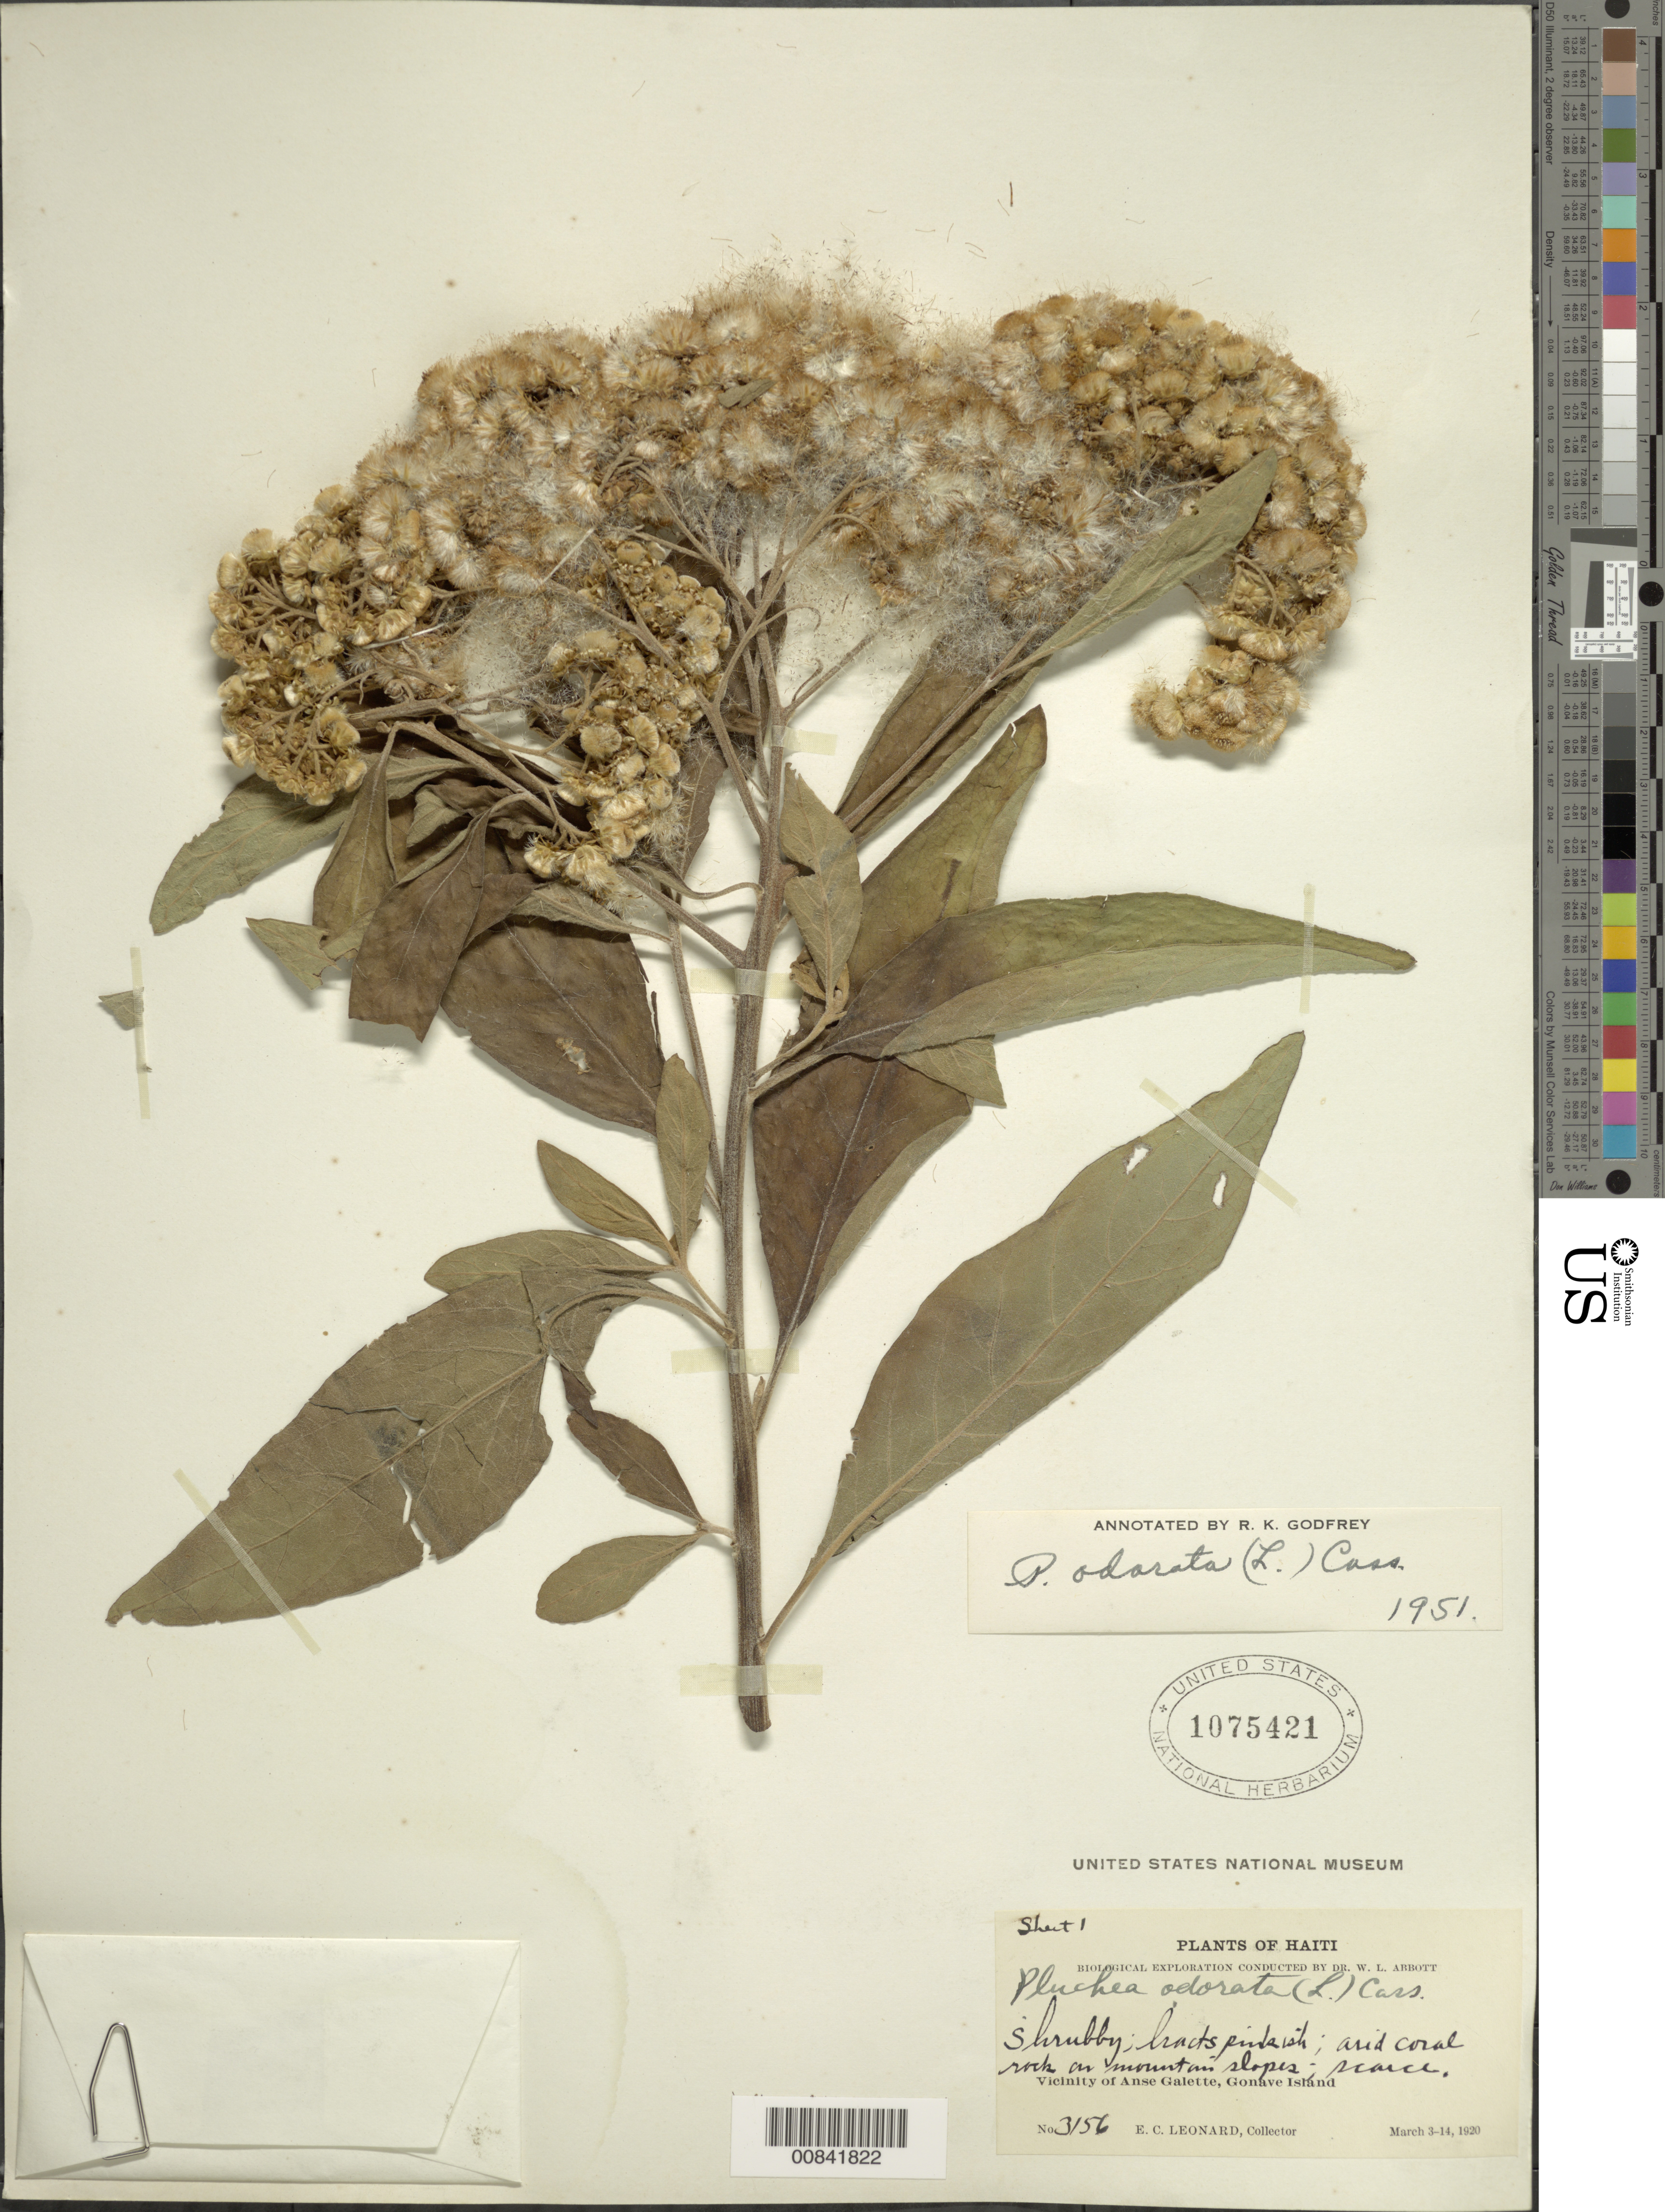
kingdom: Plantae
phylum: Tracheophyta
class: Magnoliopsida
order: Asterales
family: Asteraceae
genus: Pluchea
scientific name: Pluchea carolinensis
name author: (Jacq.) D. Don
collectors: E. C. Leonard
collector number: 3156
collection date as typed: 03 Mar 1920 to 14 Mar 1920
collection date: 1920-03-03/1920-03-14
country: Haiti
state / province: Ouest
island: Île de la Gonâve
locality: Vicinity of Anse Galette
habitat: Arid coral rock on mountain slopes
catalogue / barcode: US 1075421